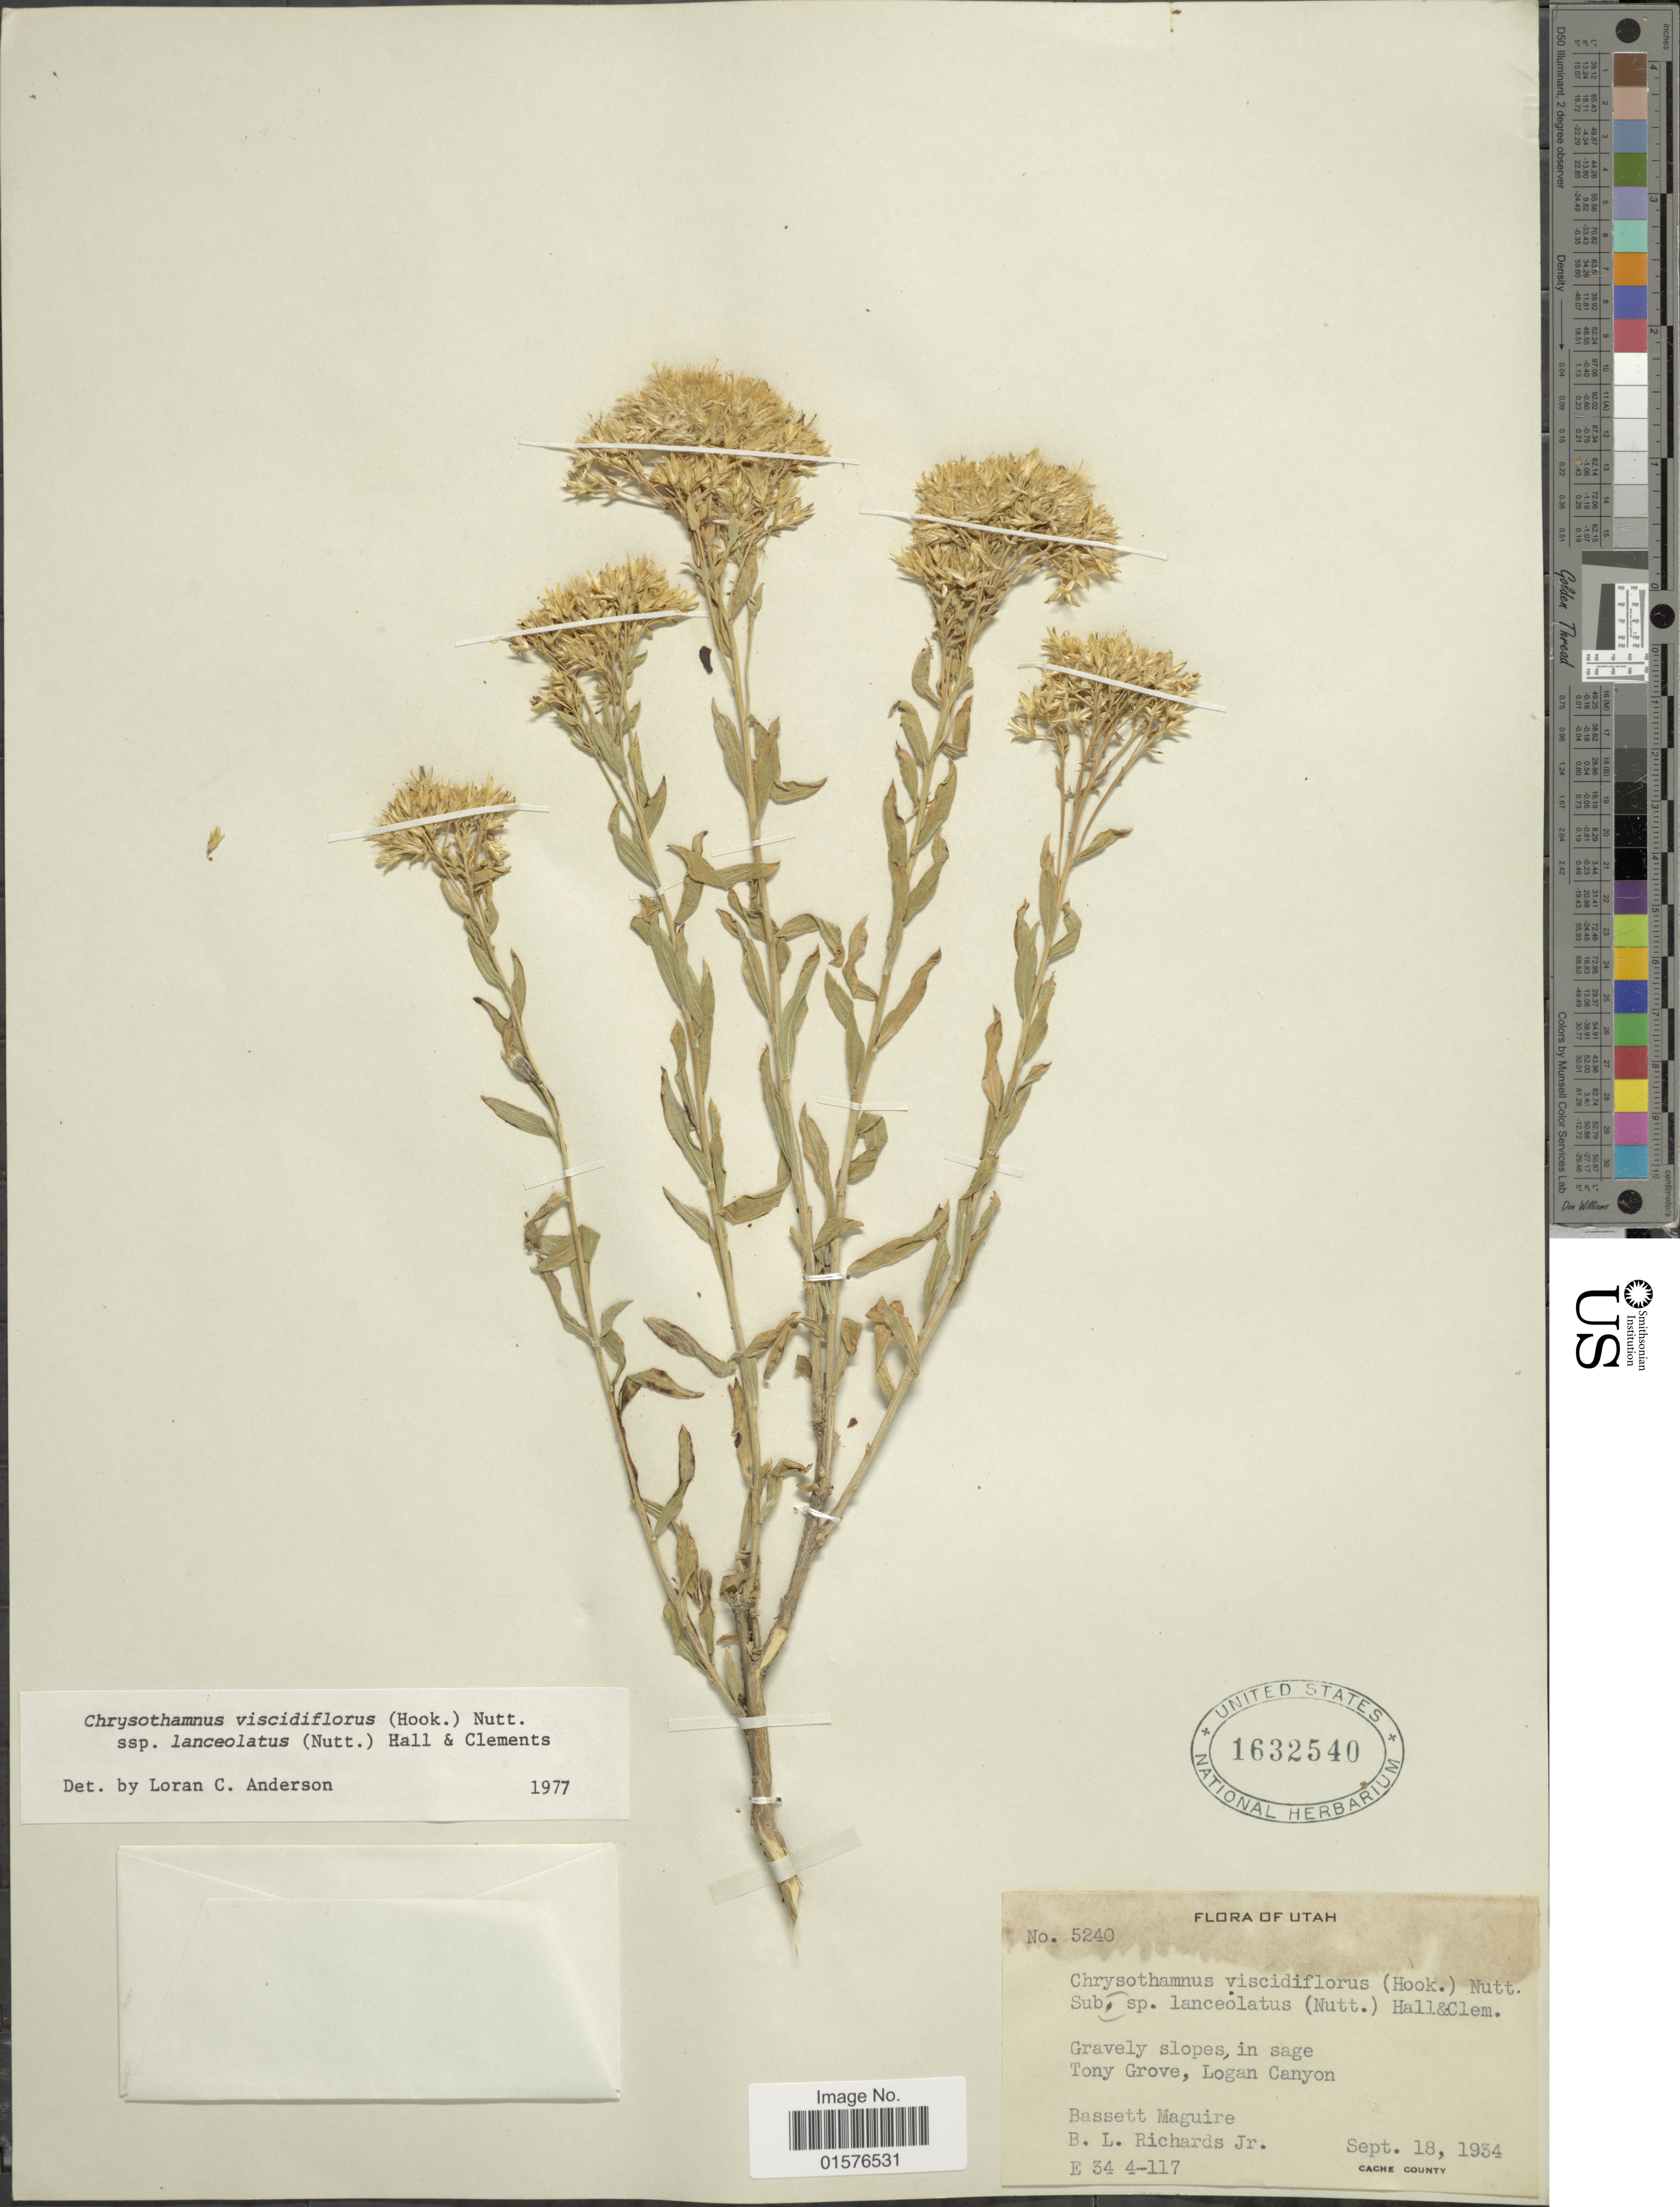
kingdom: Plantae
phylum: Tracheophyta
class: Magnoliopsida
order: Asterales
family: Asteraceae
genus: Chrysothamnus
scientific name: Chrysothamnus viscidiflorus subsp. lanceolatus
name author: (Nutt.) H.M. Hall & Clem.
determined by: Urbatsch, Lowell E., Curator (LSU), Louisiana State University (UNITED STATES)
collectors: B. Maguire & B. Richards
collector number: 5240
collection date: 1934-09-18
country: United States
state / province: Utah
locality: Gravely slopes, in sage Tony Grove, Logan Canyon. Cache County.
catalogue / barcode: US 1632540